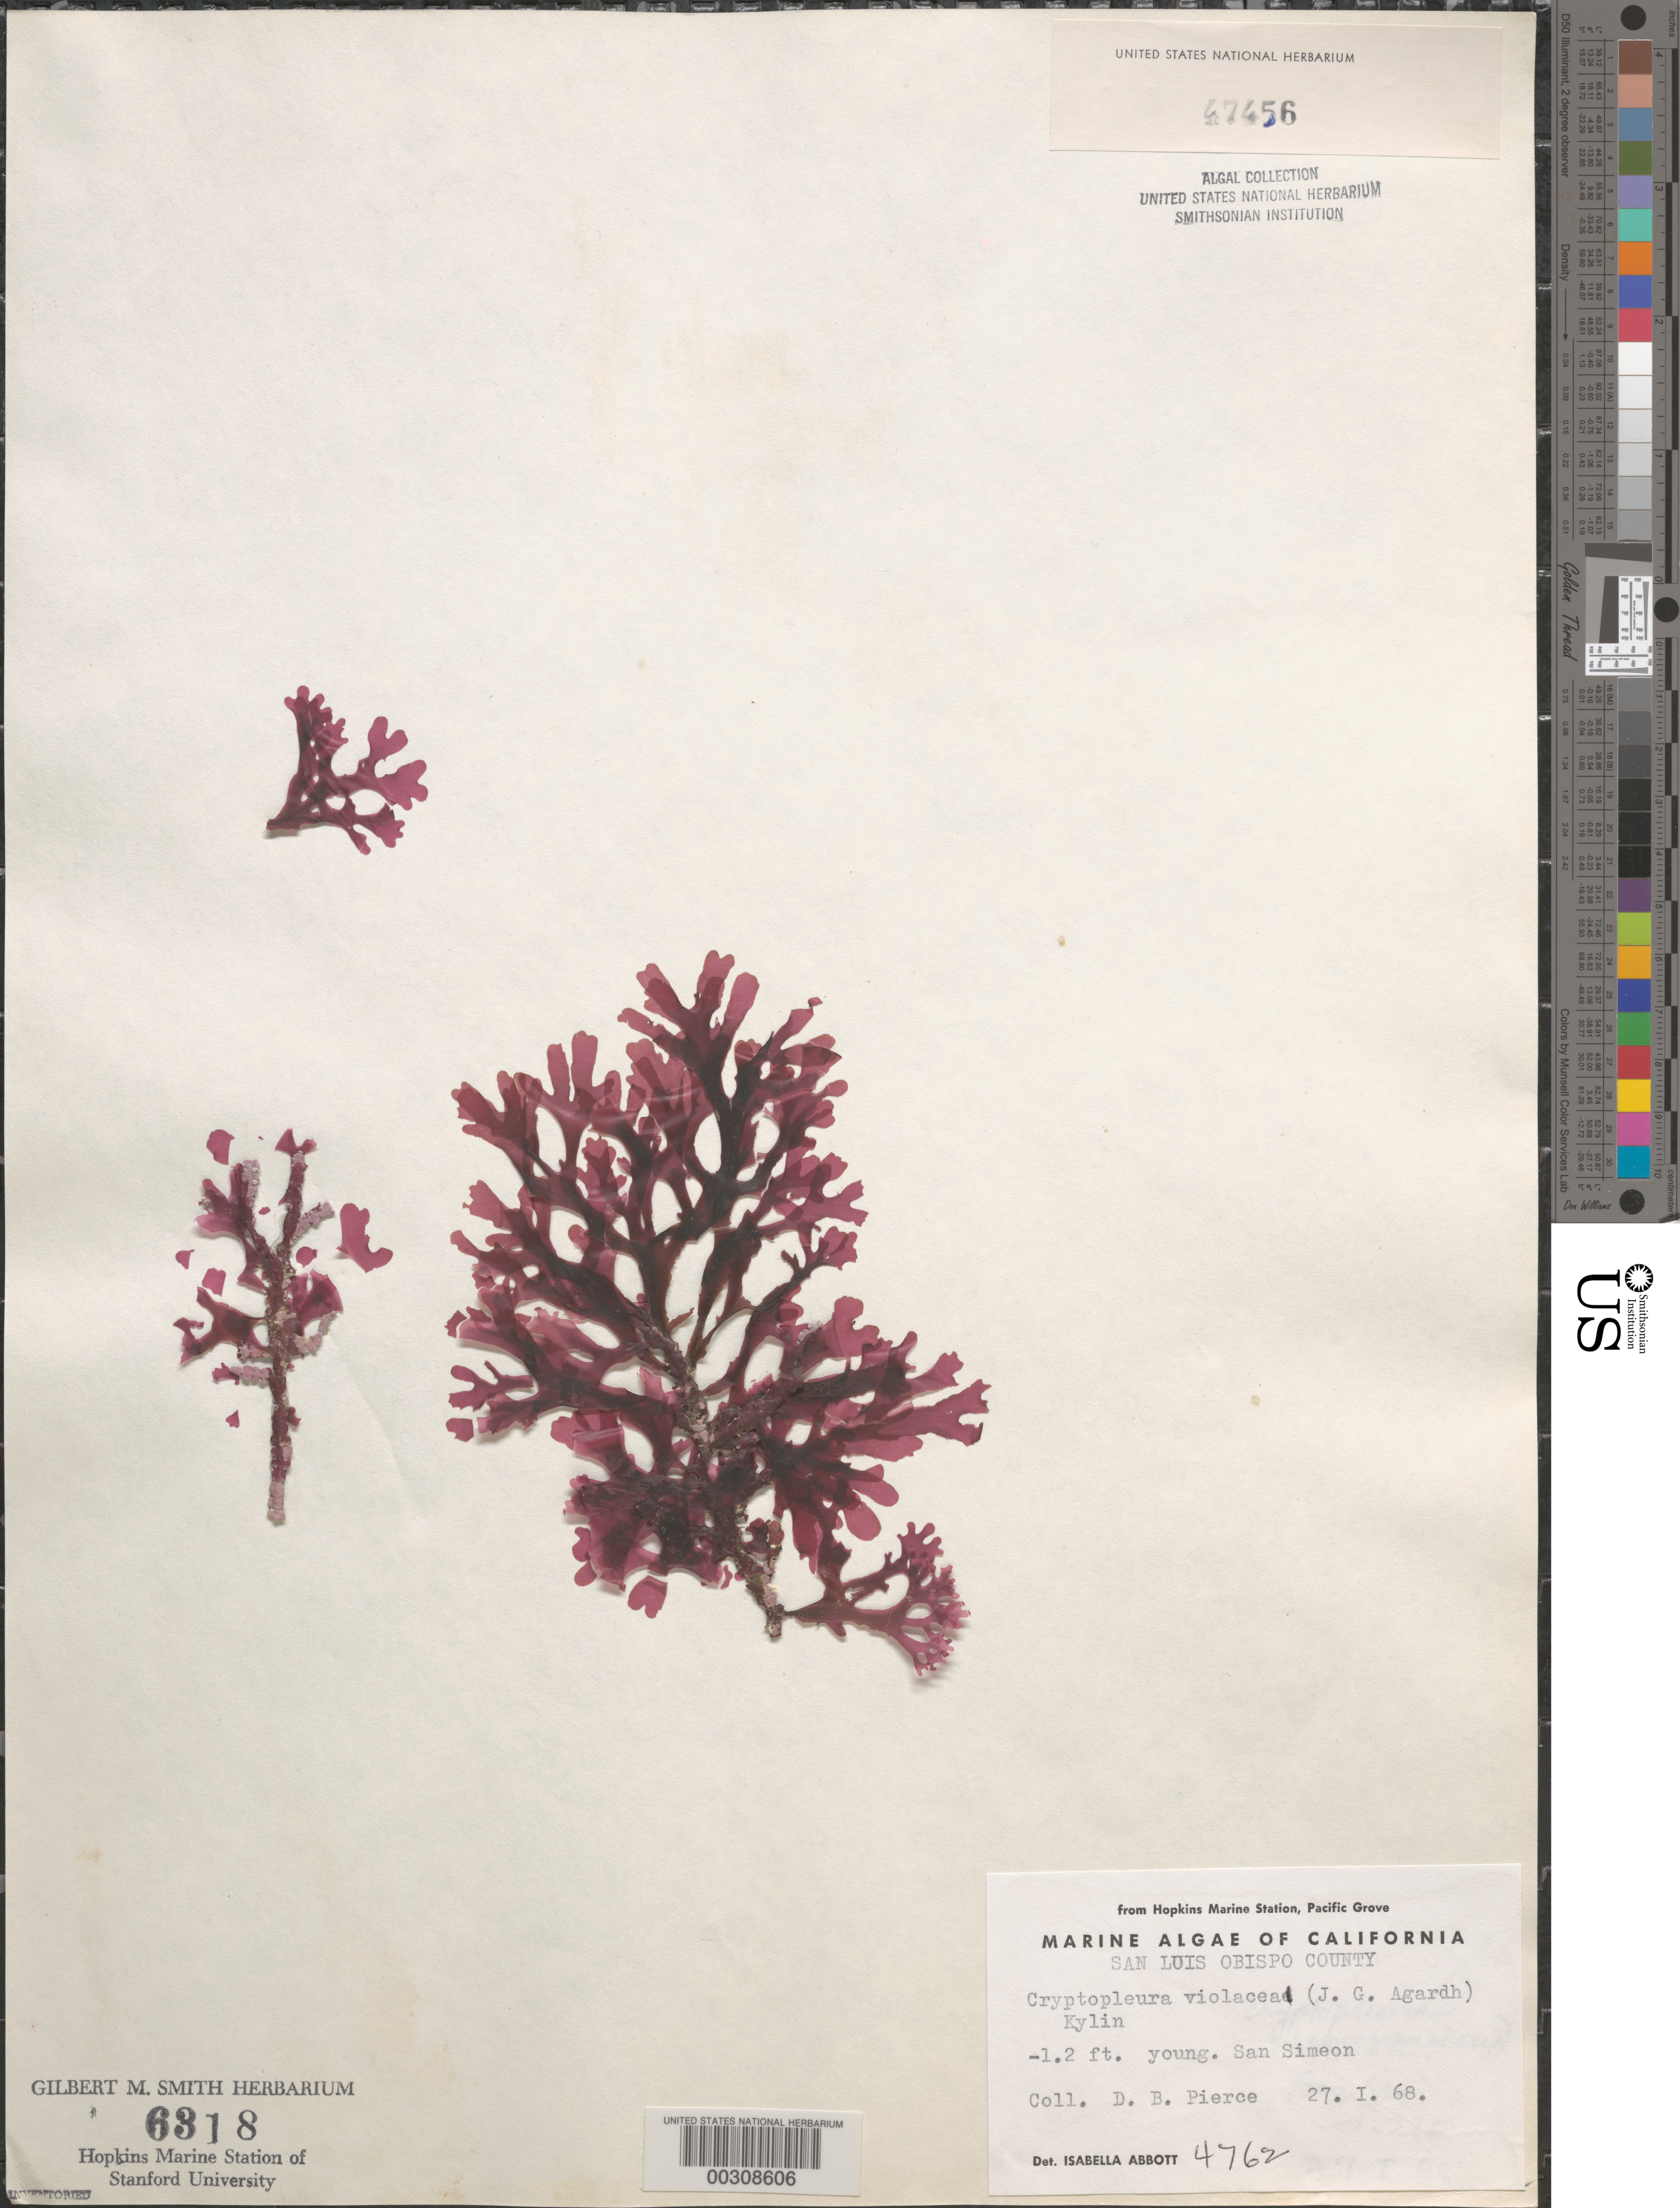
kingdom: Plantae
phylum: Rhodophyta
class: Florideophyceae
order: Ceramiales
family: Delesseriaceae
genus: Cryptopleura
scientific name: Cryptopleura violacea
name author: (J. Ag.) Kylin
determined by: Abbott, Isabella A.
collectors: D. Pierce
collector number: IAA 4762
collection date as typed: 27 Jan 1968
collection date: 1968-01-27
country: United States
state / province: California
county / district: San Luis Obispo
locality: San Simeon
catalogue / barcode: US 47456